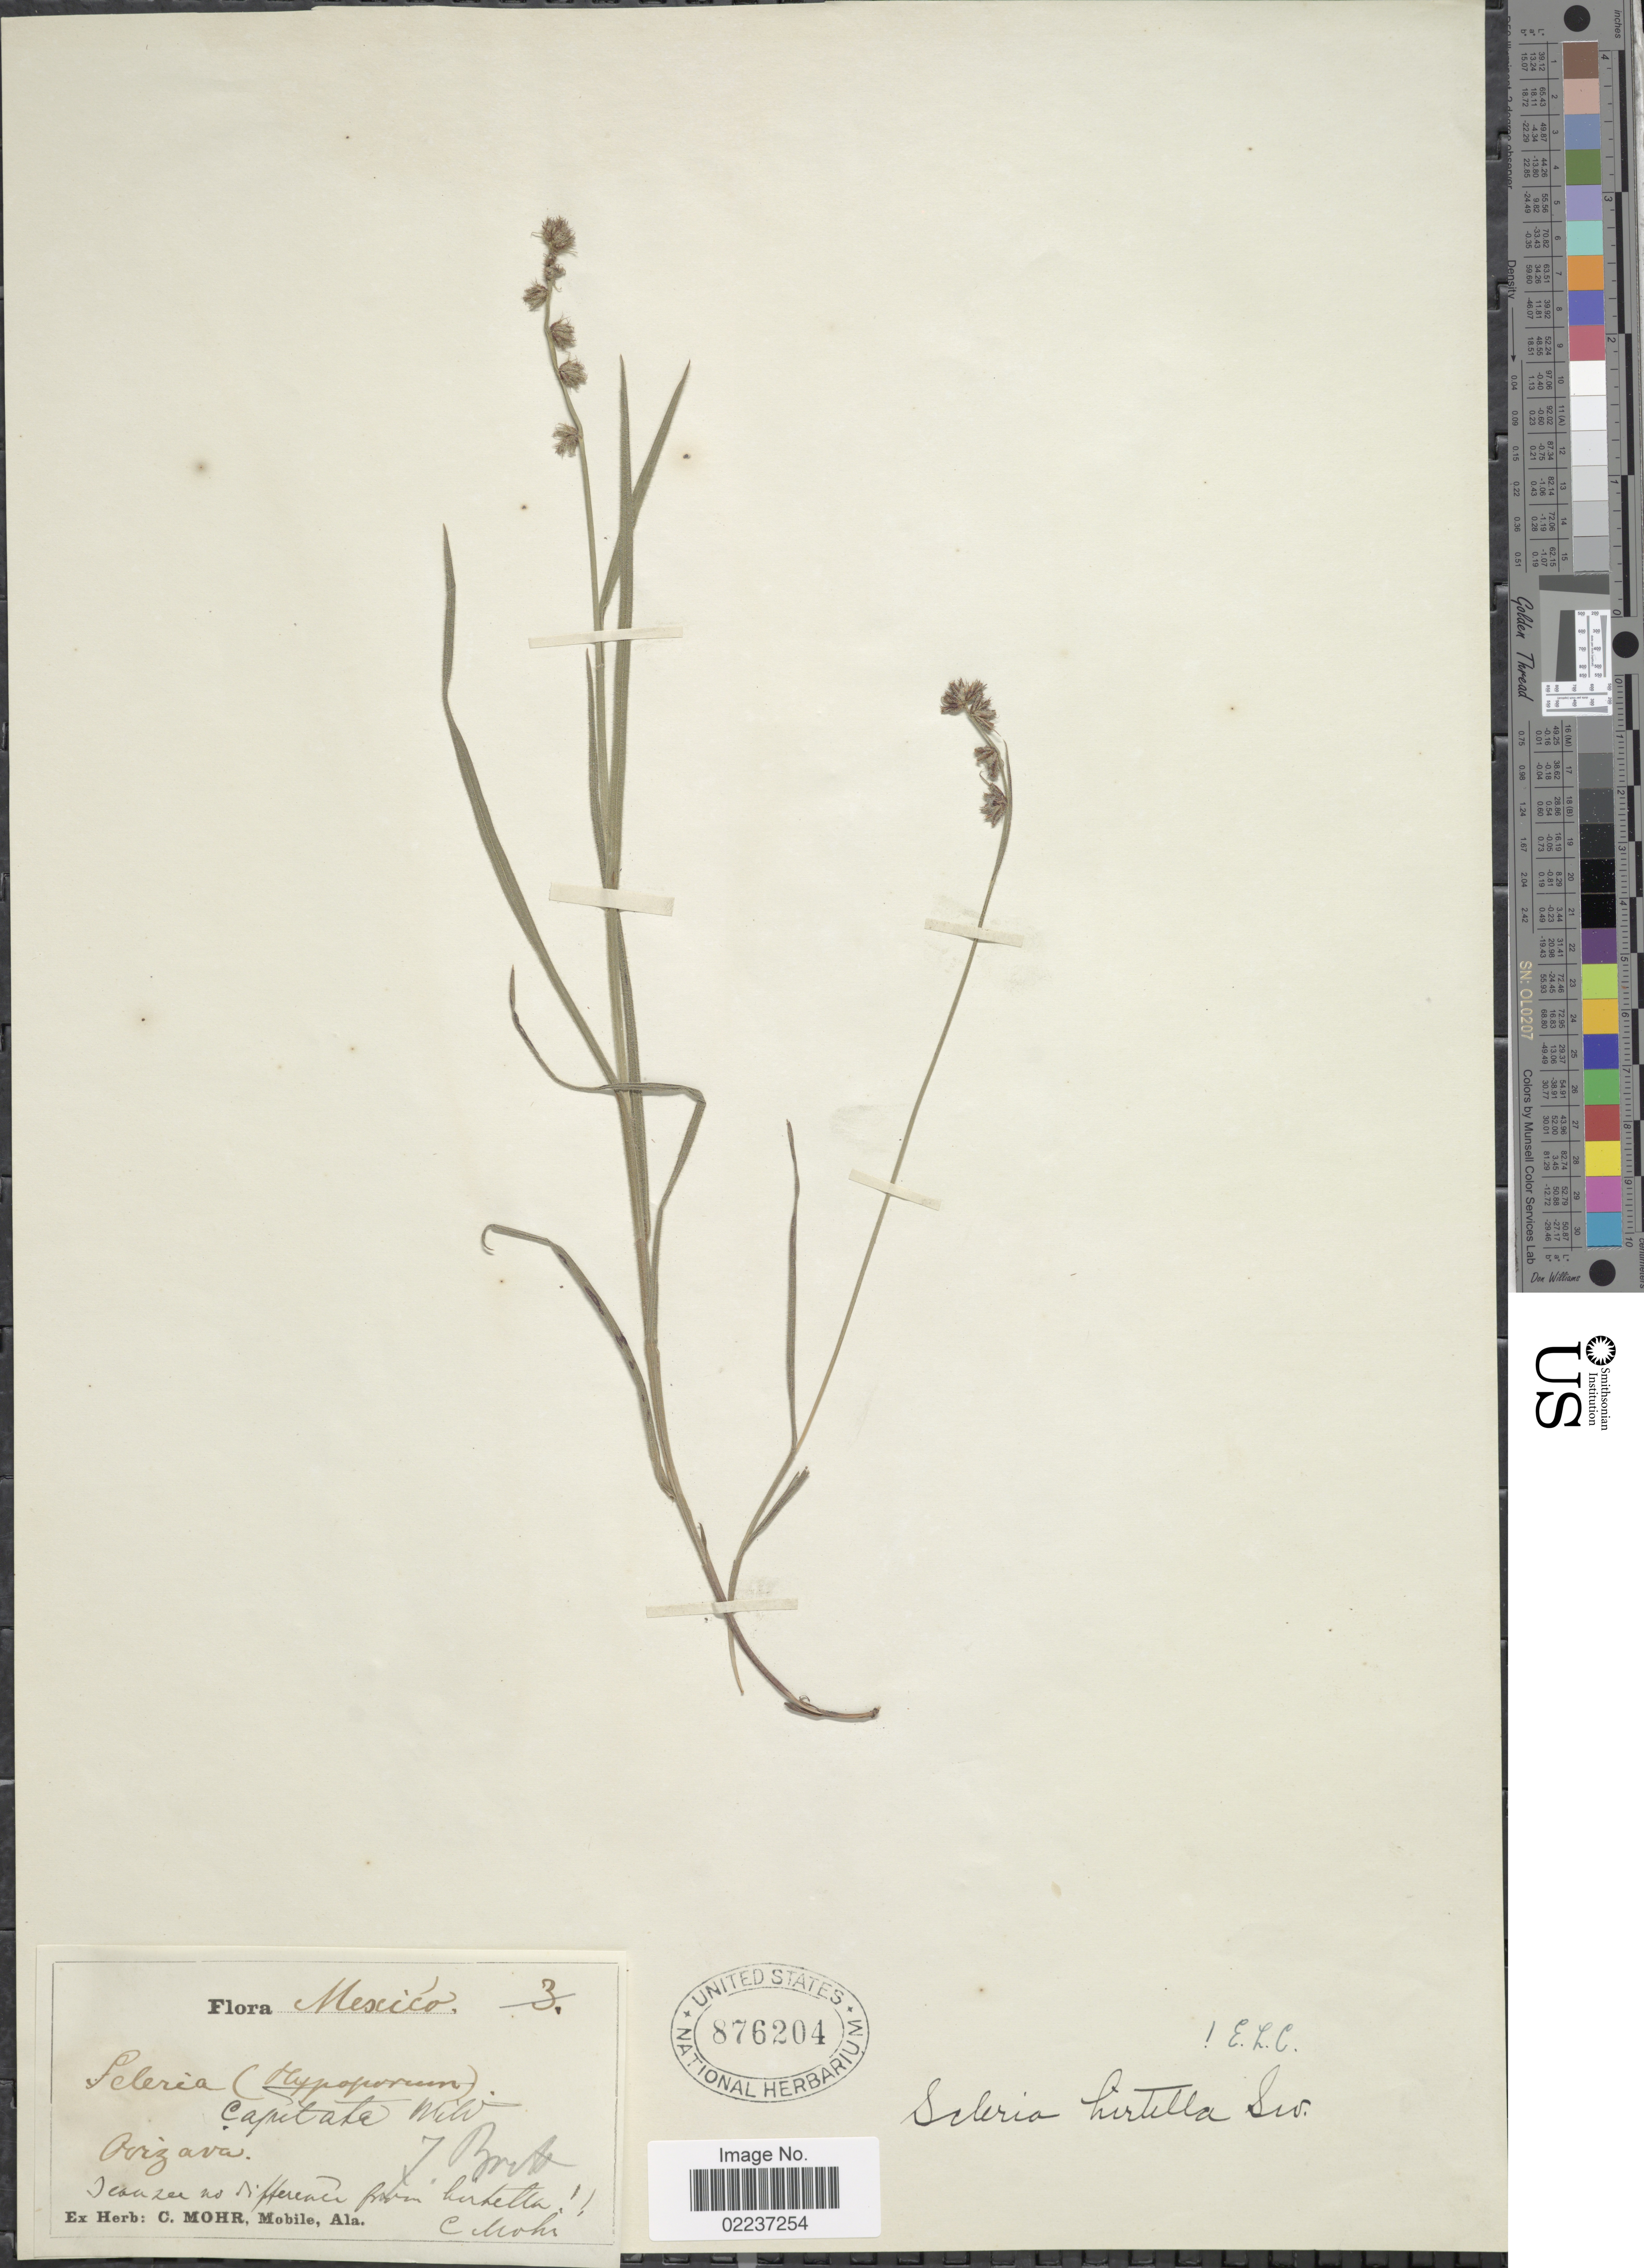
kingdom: Plantae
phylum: Tracheophyta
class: Liliopsida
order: Poales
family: Cyperaceae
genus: Scleria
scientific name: Scleria hirtella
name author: Sw.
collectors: C. T. Mohr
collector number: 7*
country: Mexico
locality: Orizava, Jebazea no difference from Hirtella [interpreted]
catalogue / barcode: US 876204